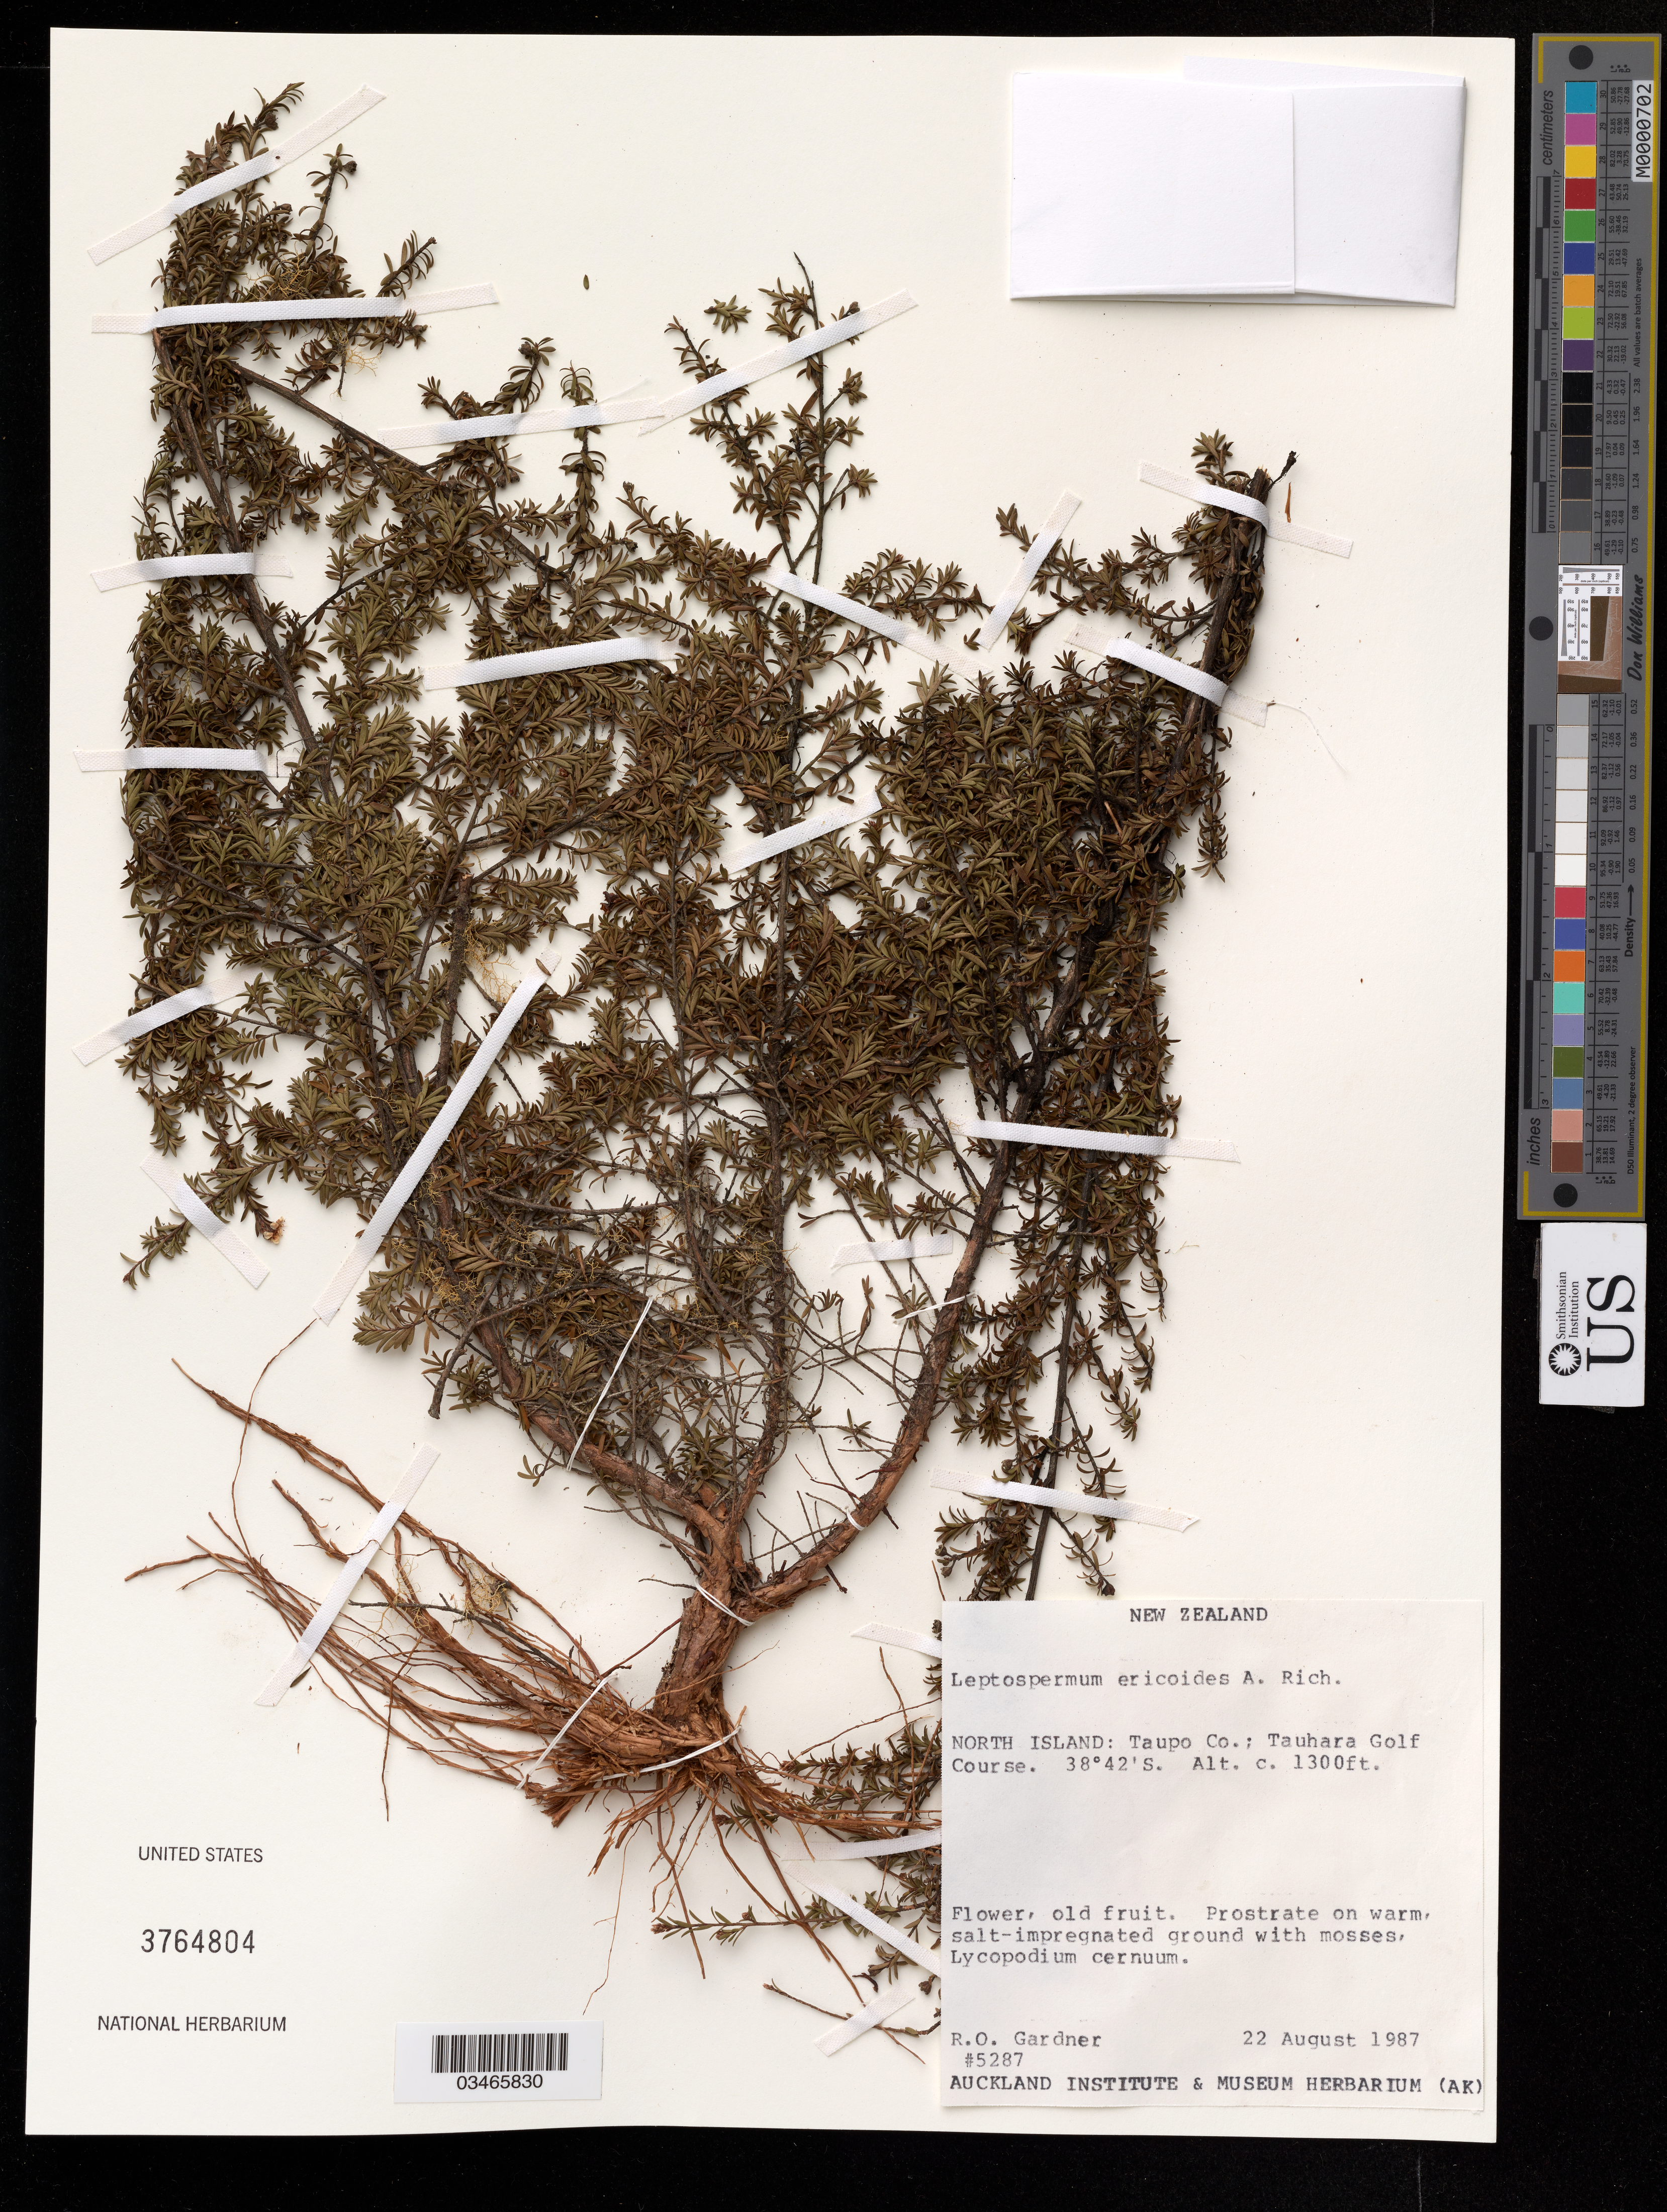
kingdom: Plantae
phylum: Tracheophyta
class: Magnoliopsida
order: Myrtales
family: Myrtaceae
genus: Leptospermum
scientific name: Leptospermum ericoides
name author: A. Rich.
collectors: R. Gardner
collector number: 5287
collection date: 1987-08-22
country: New Zealand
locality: North Island: Taupo Co.; Tauhara Golf Course.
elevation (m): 396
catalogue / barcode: US 3764804